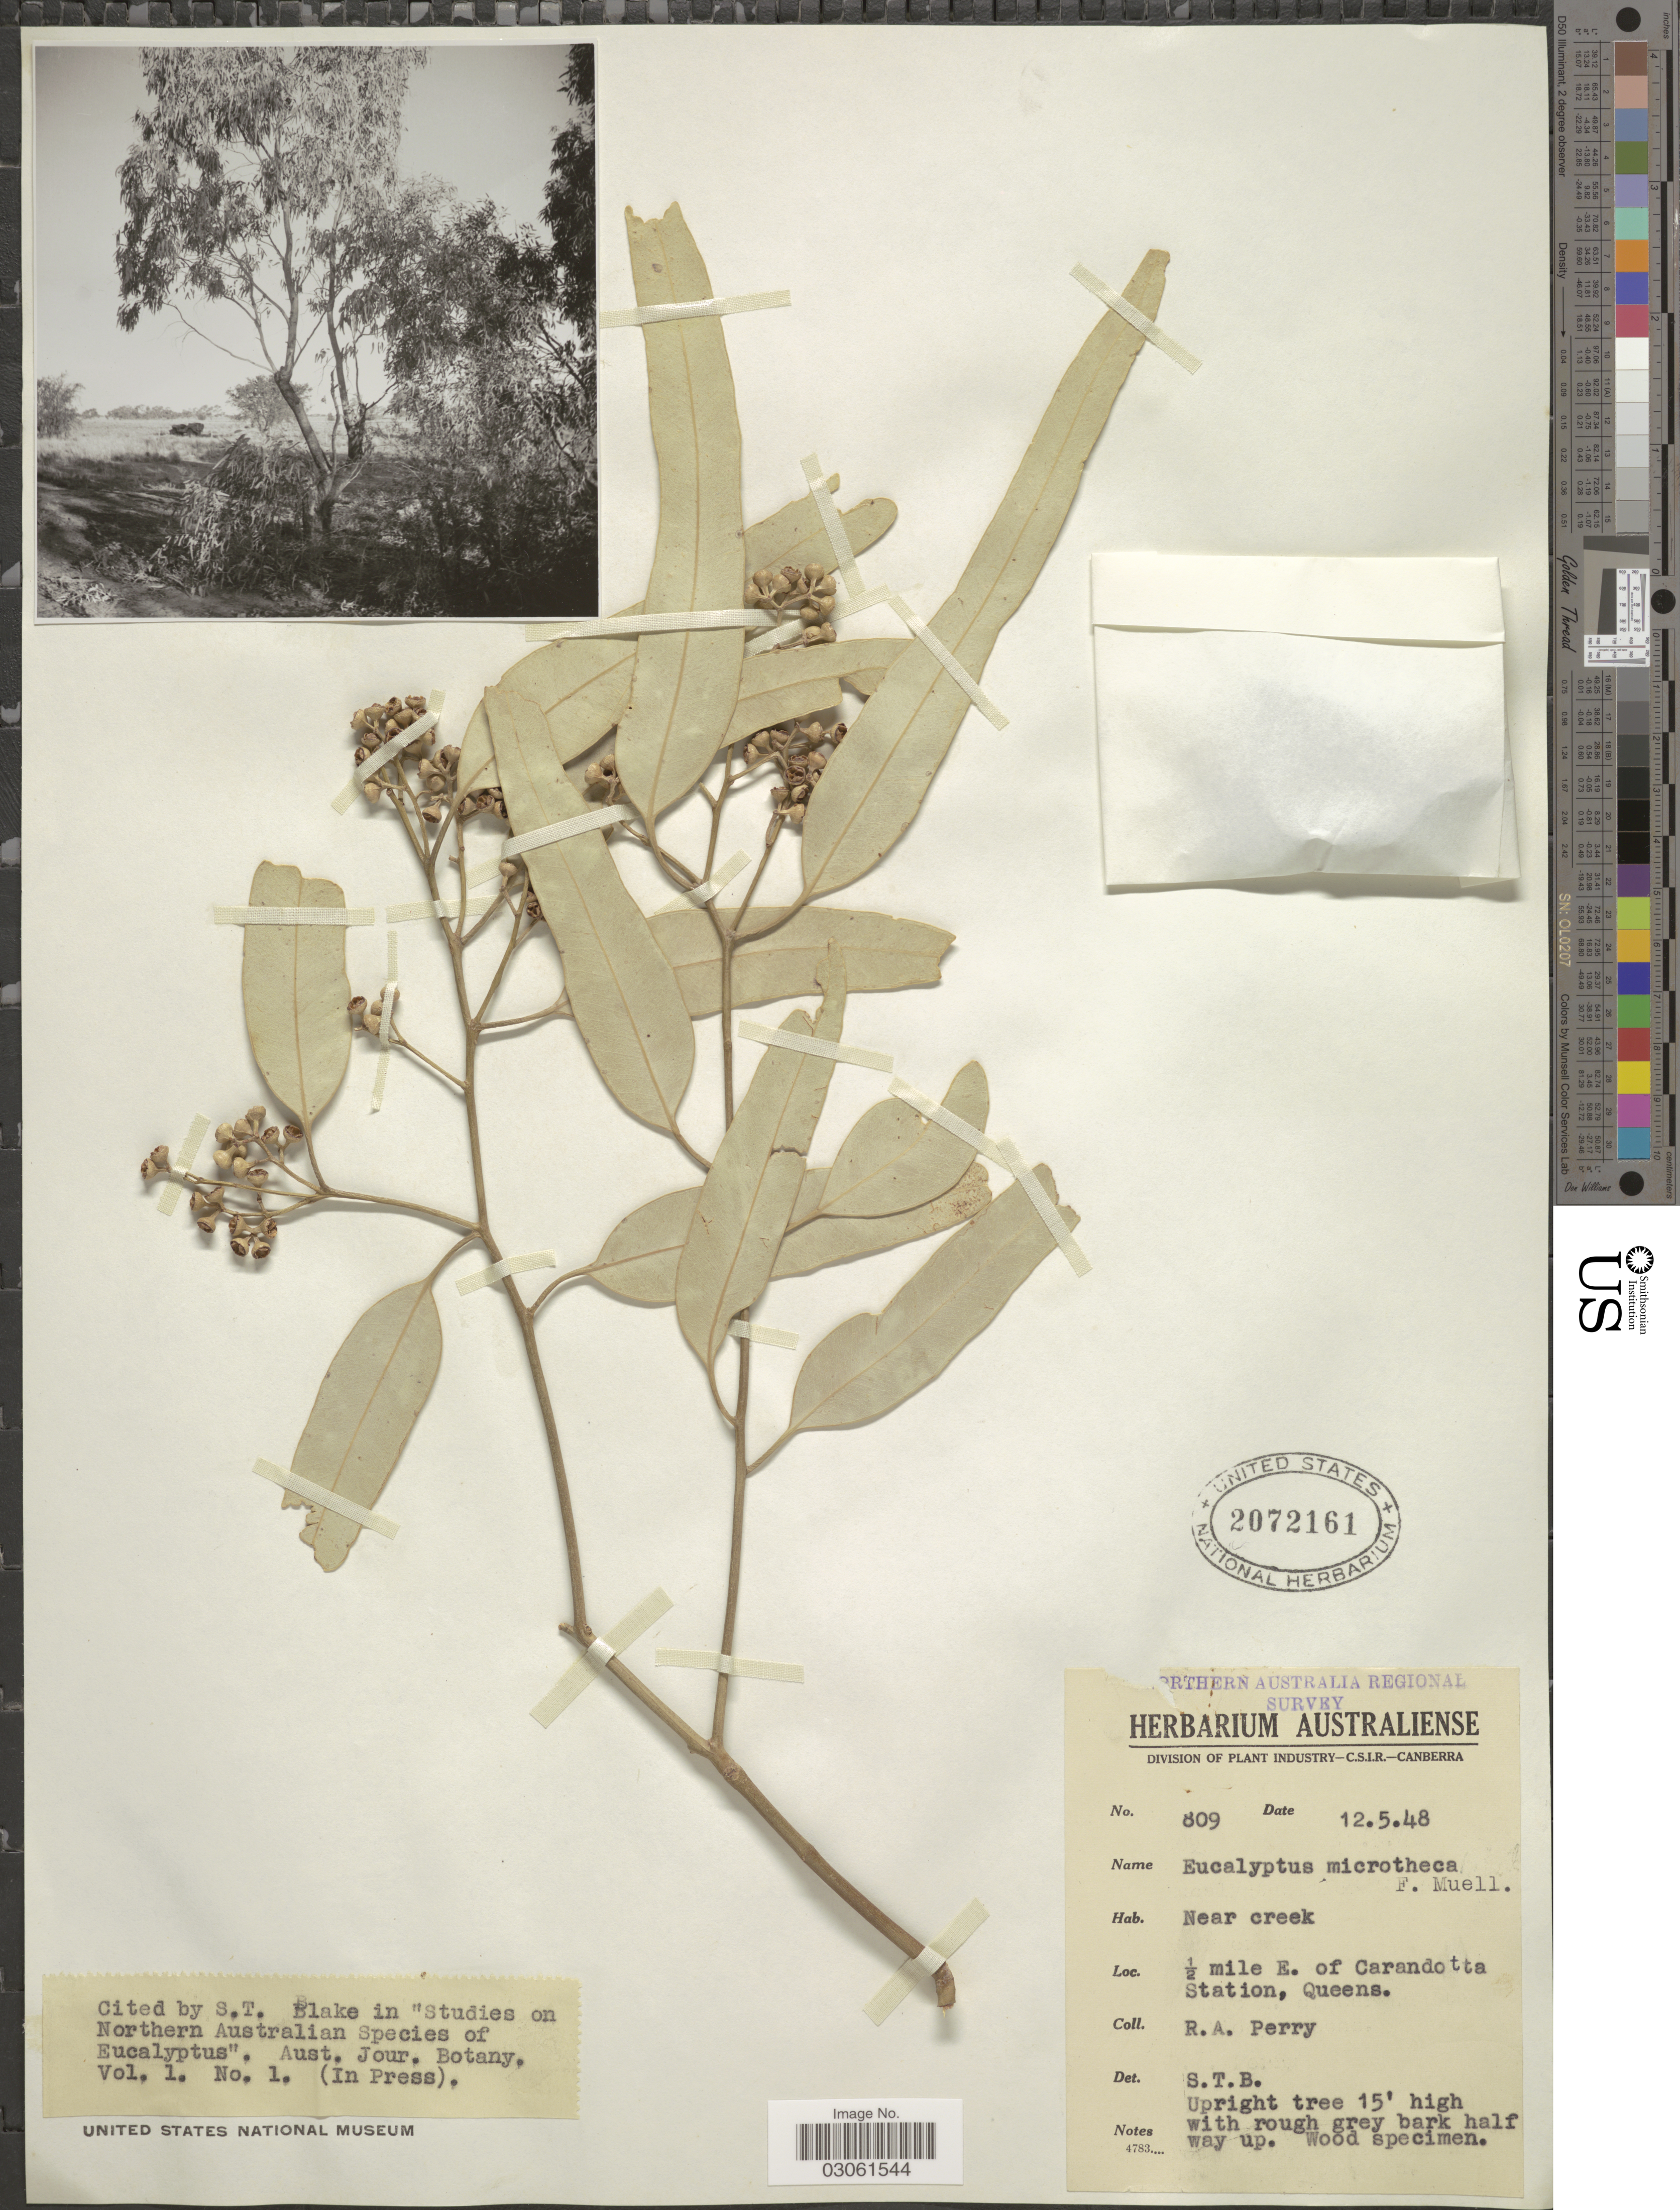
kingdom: Plantae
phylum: Tracheophyta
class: Magnoliopsida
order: Myrtales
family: Myrtaceae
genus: Eucalyptus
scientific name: Eucalyptus microtheca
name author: F. Muell.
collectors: Perry, R. A.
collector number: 809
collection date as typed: Transcribed d/m/y: 12/5/48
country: Australia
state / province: Queensland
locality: ½ mile E. of Caradotta Station, Queens.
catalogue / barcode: US 2072161